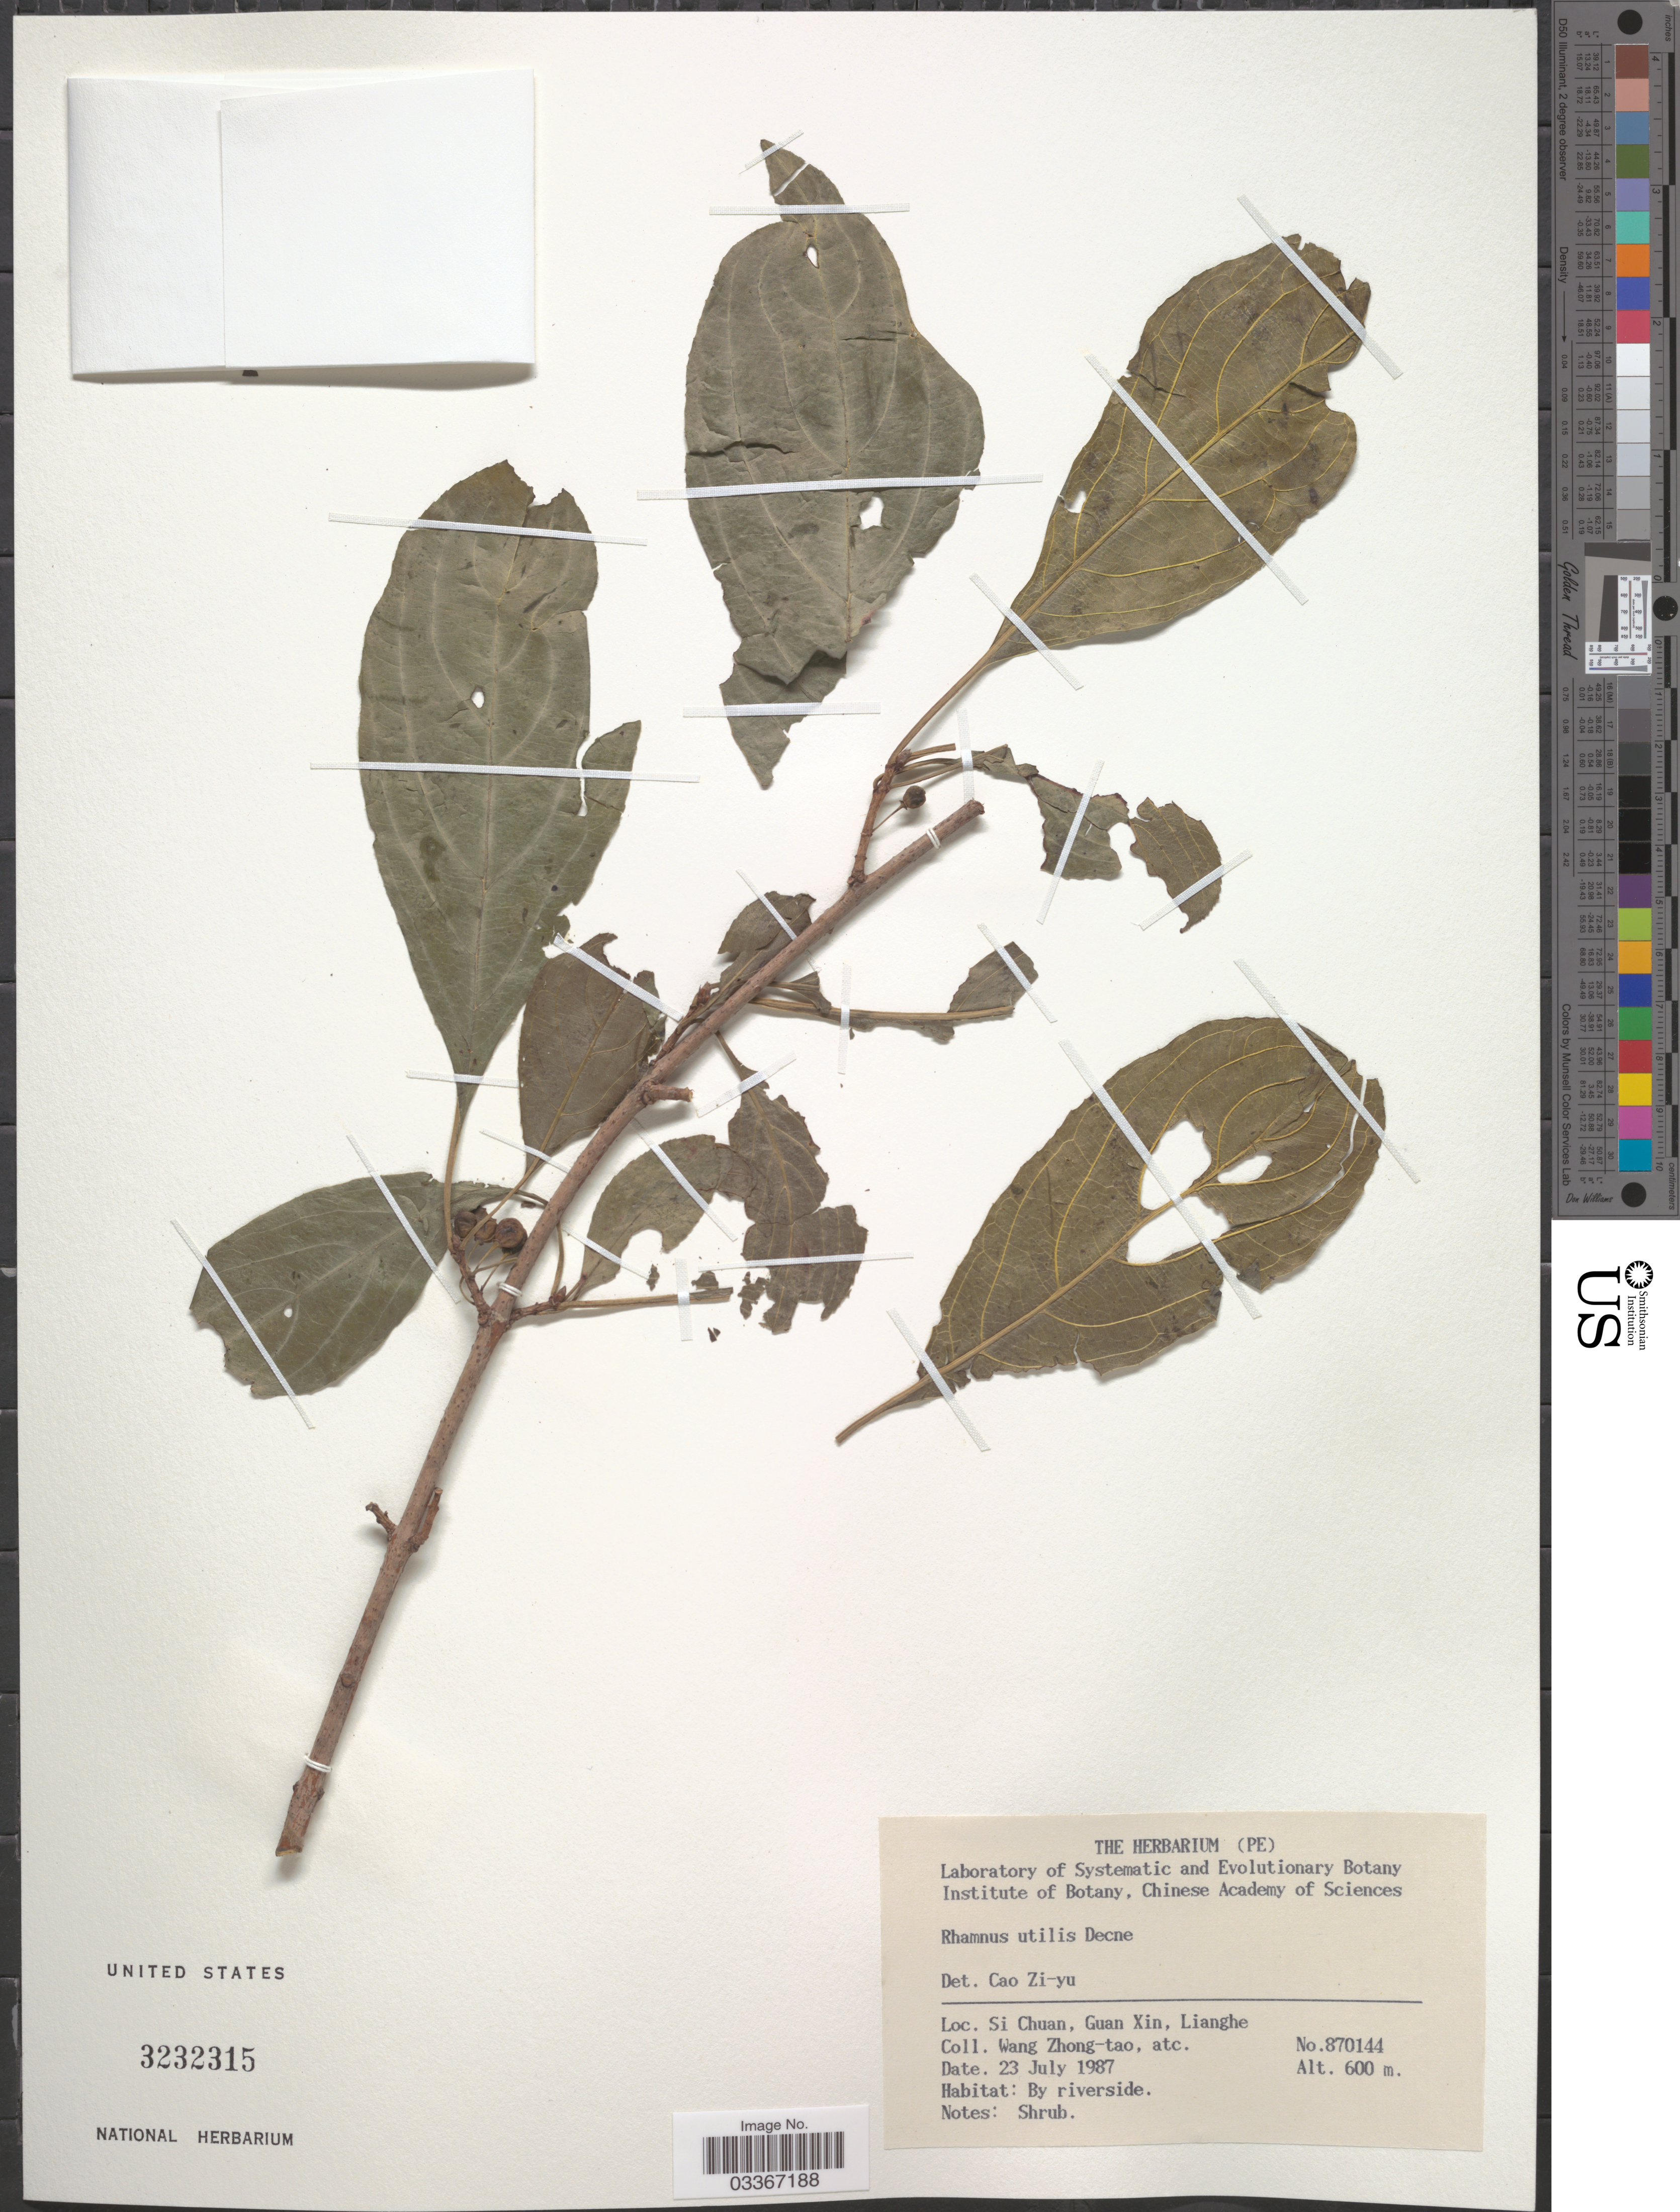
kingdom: Plantae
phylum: Tracheophyta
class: Magnoliopsida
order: Rosales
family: Rhamnaceae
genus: Rhamnus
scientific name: Rhamnus utilis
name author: Decne.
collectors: W. Zhong-Tao & et al.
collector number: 870144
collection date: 1987-07-23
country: China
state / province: Sichuan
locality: Si Chuan, Guan Xin, Lianghe.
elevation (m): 600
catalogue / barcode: US 3232315